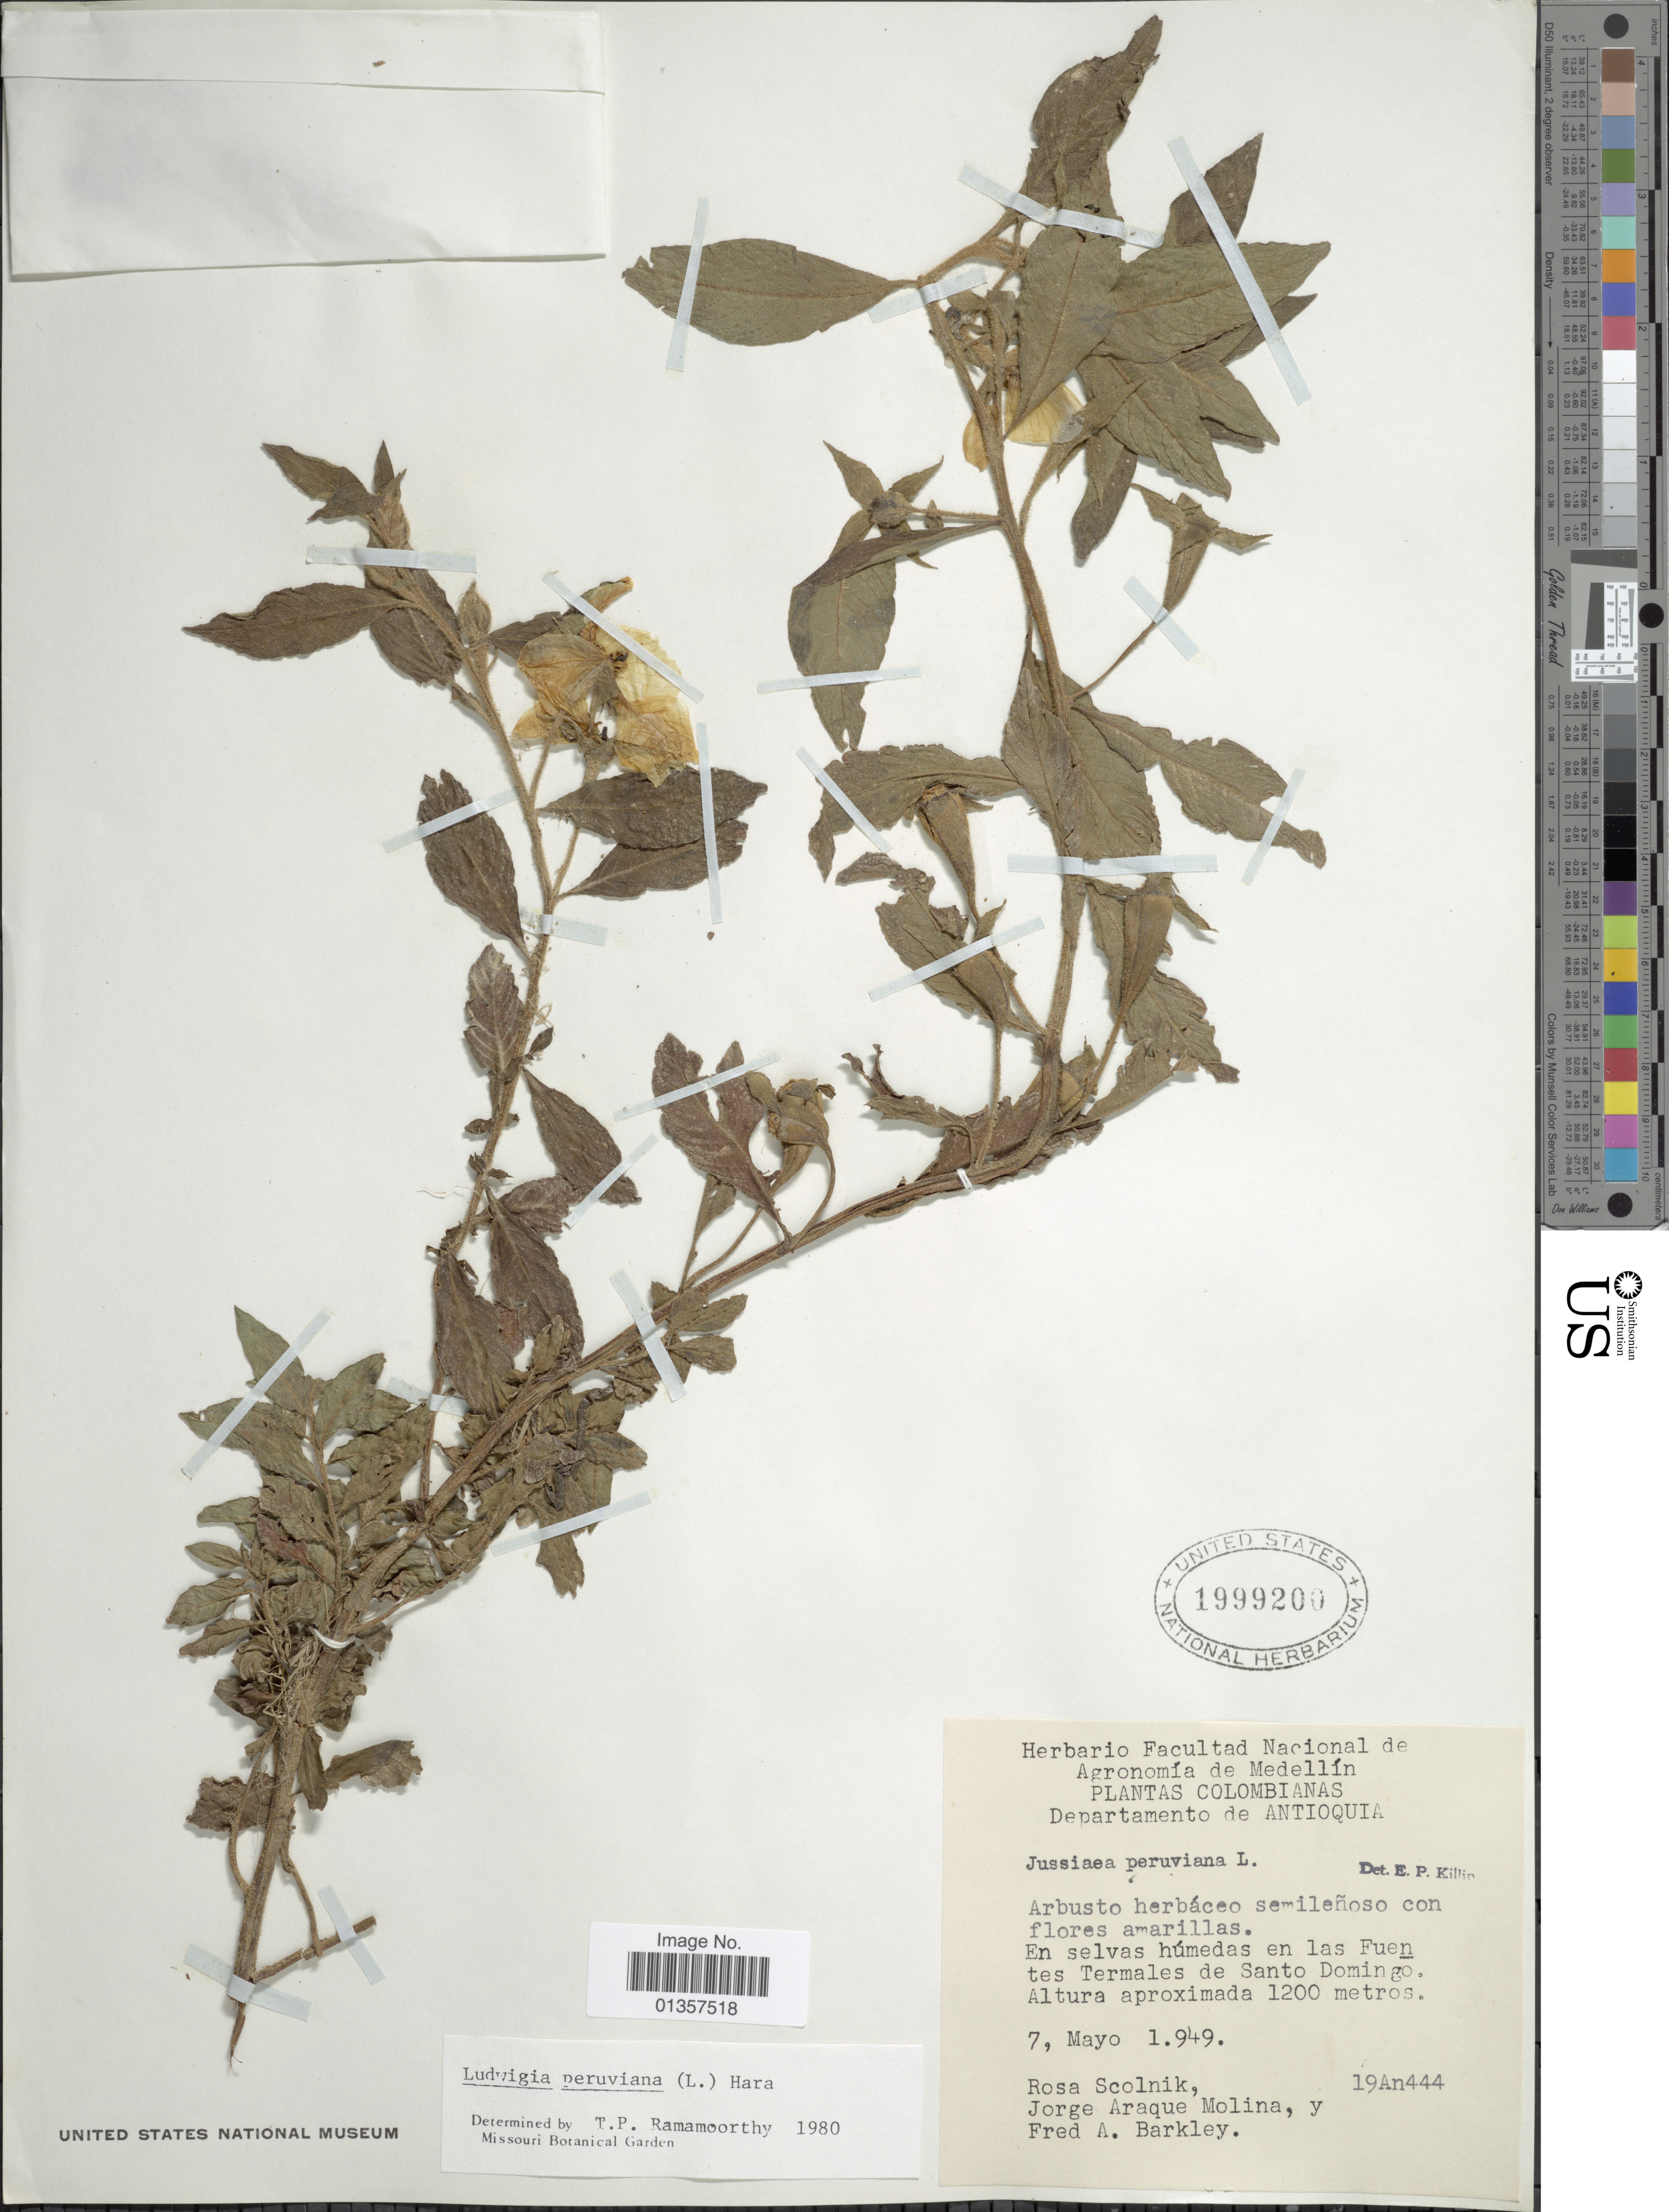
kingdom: Plantae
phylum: Tracheophyta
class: Magnoliopsida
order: Myrtales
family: Onagraceae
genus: Ludwigia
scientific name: Ludwigia peruviana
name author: (L.) H. Hara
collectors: R. Scolnik, J. A. Molina & F. A. Barkley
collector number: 19An444*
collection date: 1949-05-07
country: Colombia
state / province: Antioquia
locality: En selvas húmedas en las Fuentes Termales de Santo Domingo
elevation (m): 1200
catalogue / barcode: US 1999200